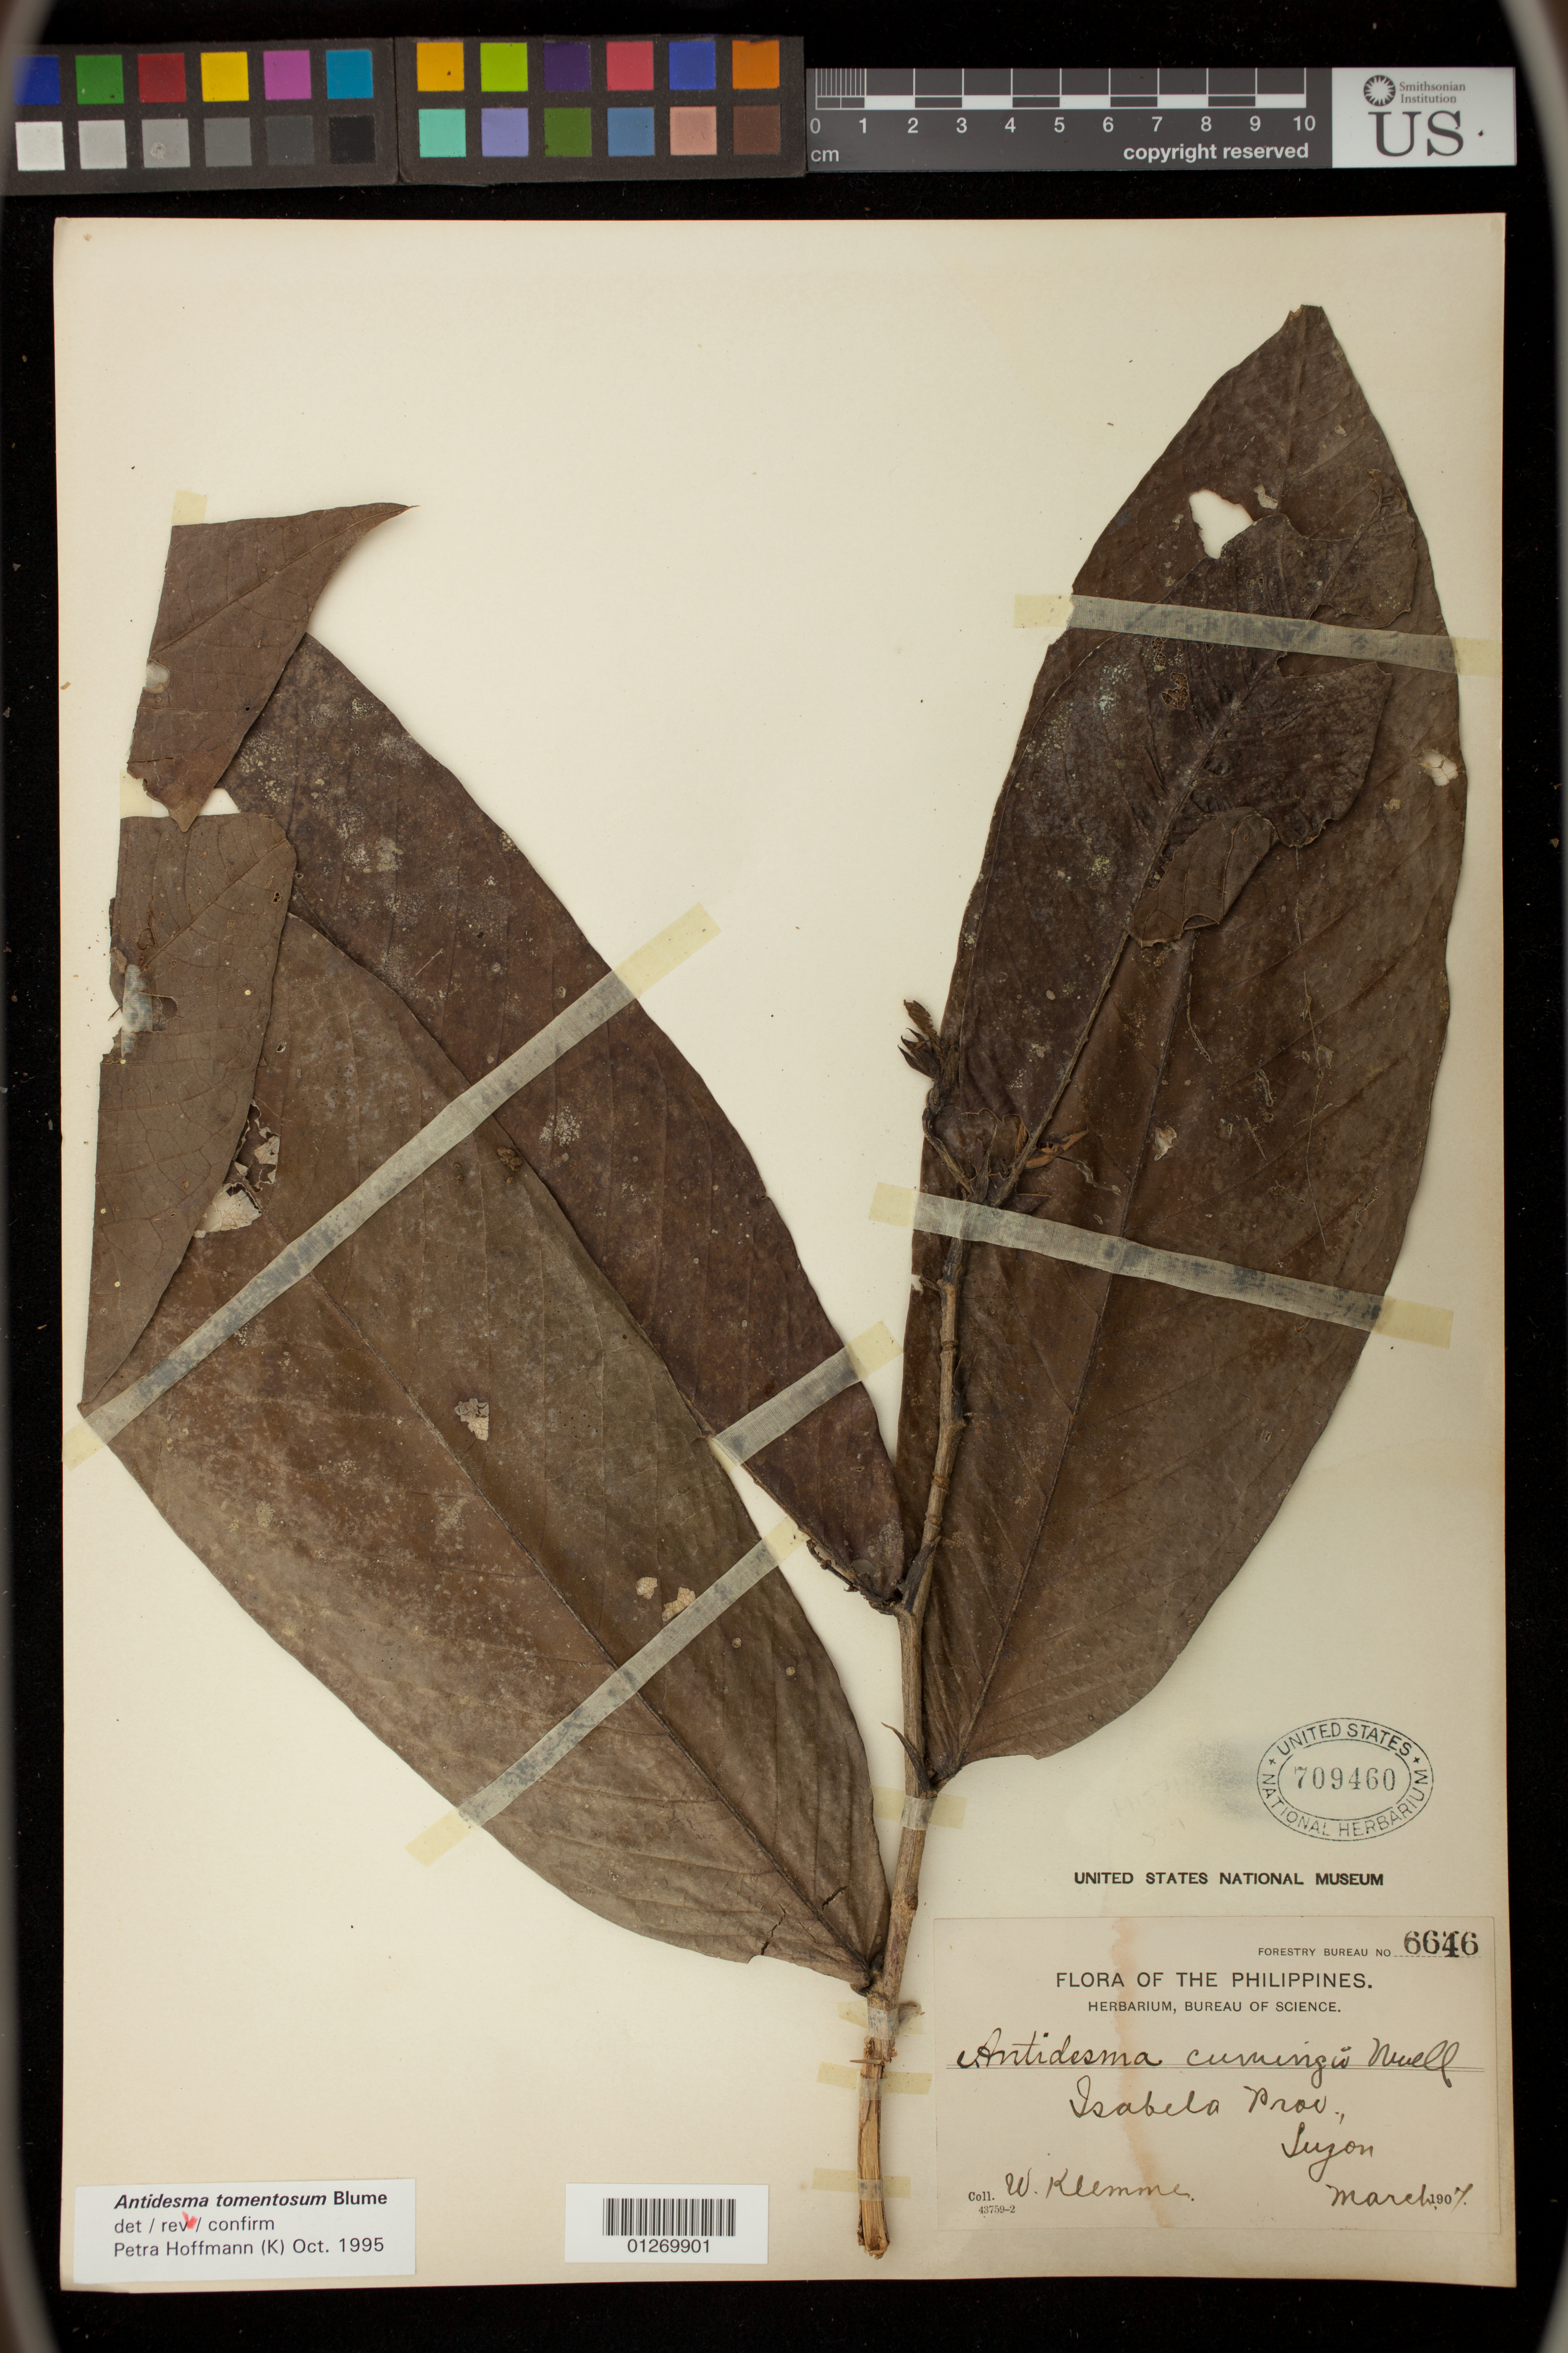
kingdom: Plantae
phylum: Tracheophyta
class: Magnoliopsida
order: Malpighiales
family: Phyllanthaceae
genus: Antidesma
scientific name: Antidesma tomentosum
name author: Blume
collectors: W. Klemme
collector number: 6646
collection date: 1907-03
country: Philippines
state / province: Central Luzon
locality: Isabela Prov., Luzon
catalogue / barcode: US 709460